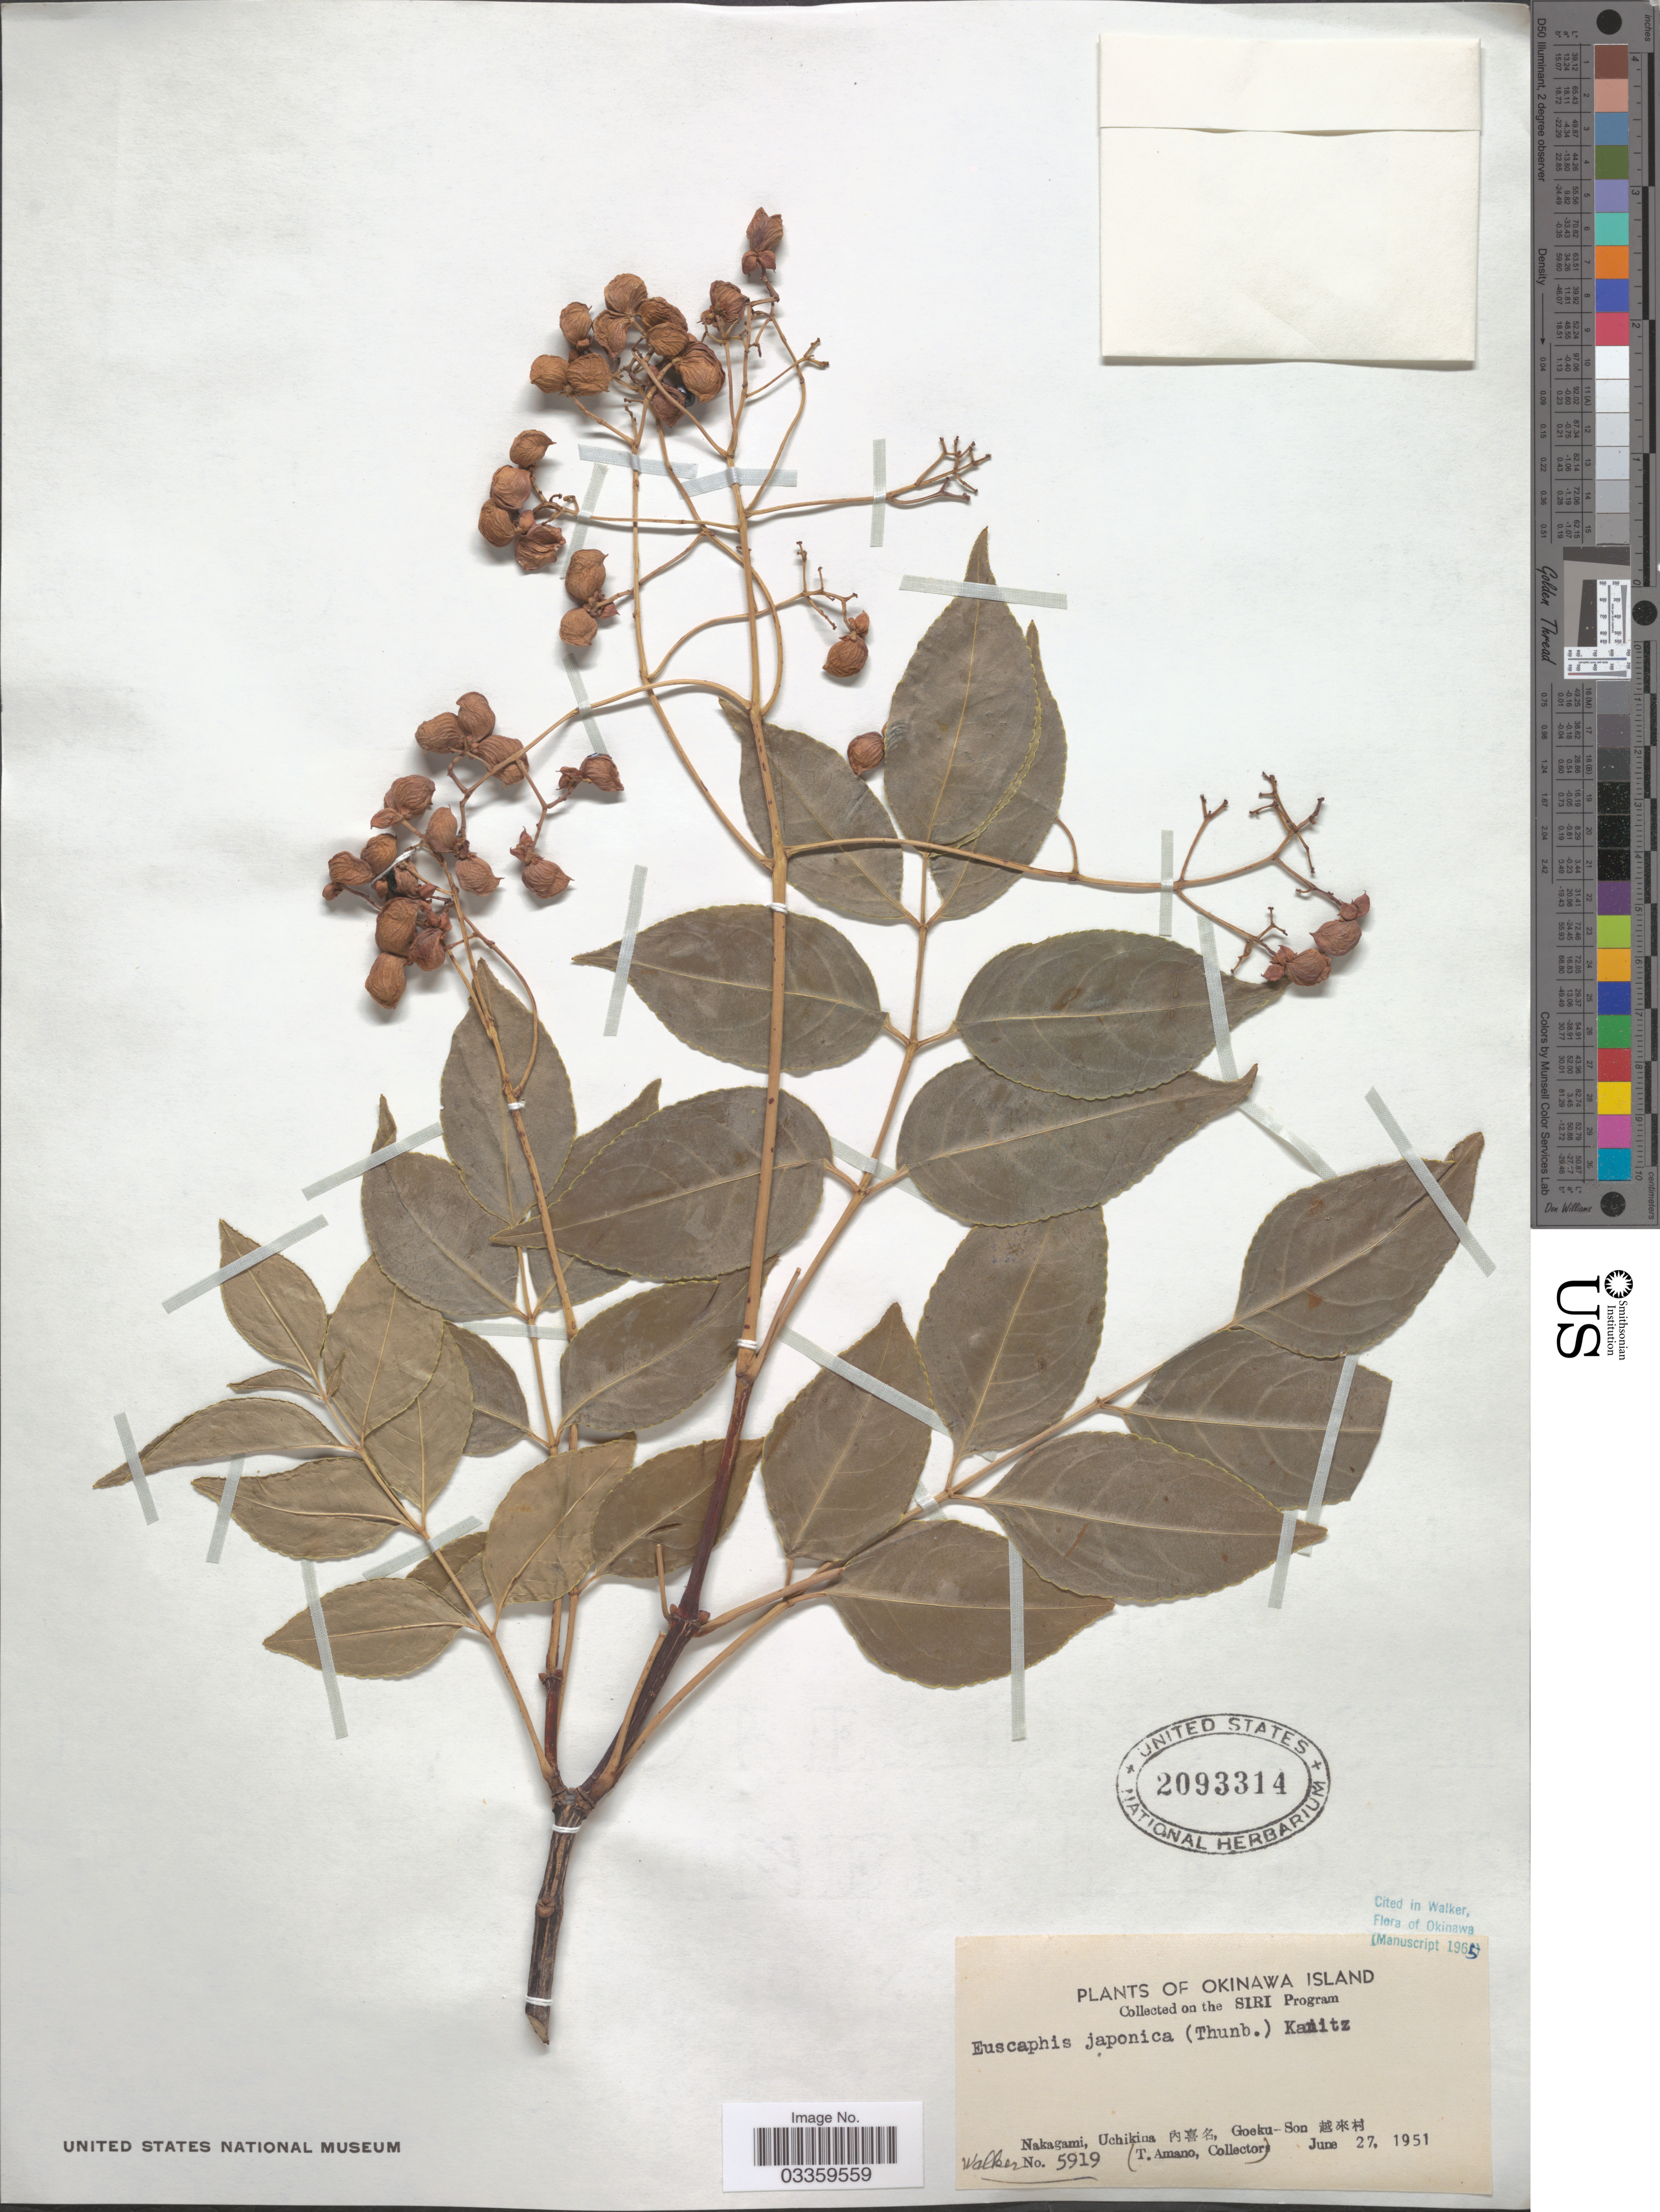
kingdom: Plantae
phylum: Tracheophyta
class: Magnoliopsida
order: Crossosomatales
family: Staphyleaceae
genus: Euscaphis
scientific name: Euscaphis japonica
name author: (Thunb.) Kanitz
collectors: -. Walker & T. Amano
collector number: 5919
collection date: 1951-06-27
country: Japan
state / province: Okinawa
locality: Okinawa Island. Nakagami, Uchikina, X, Goeku-Son. X.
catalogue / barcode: US 2093314